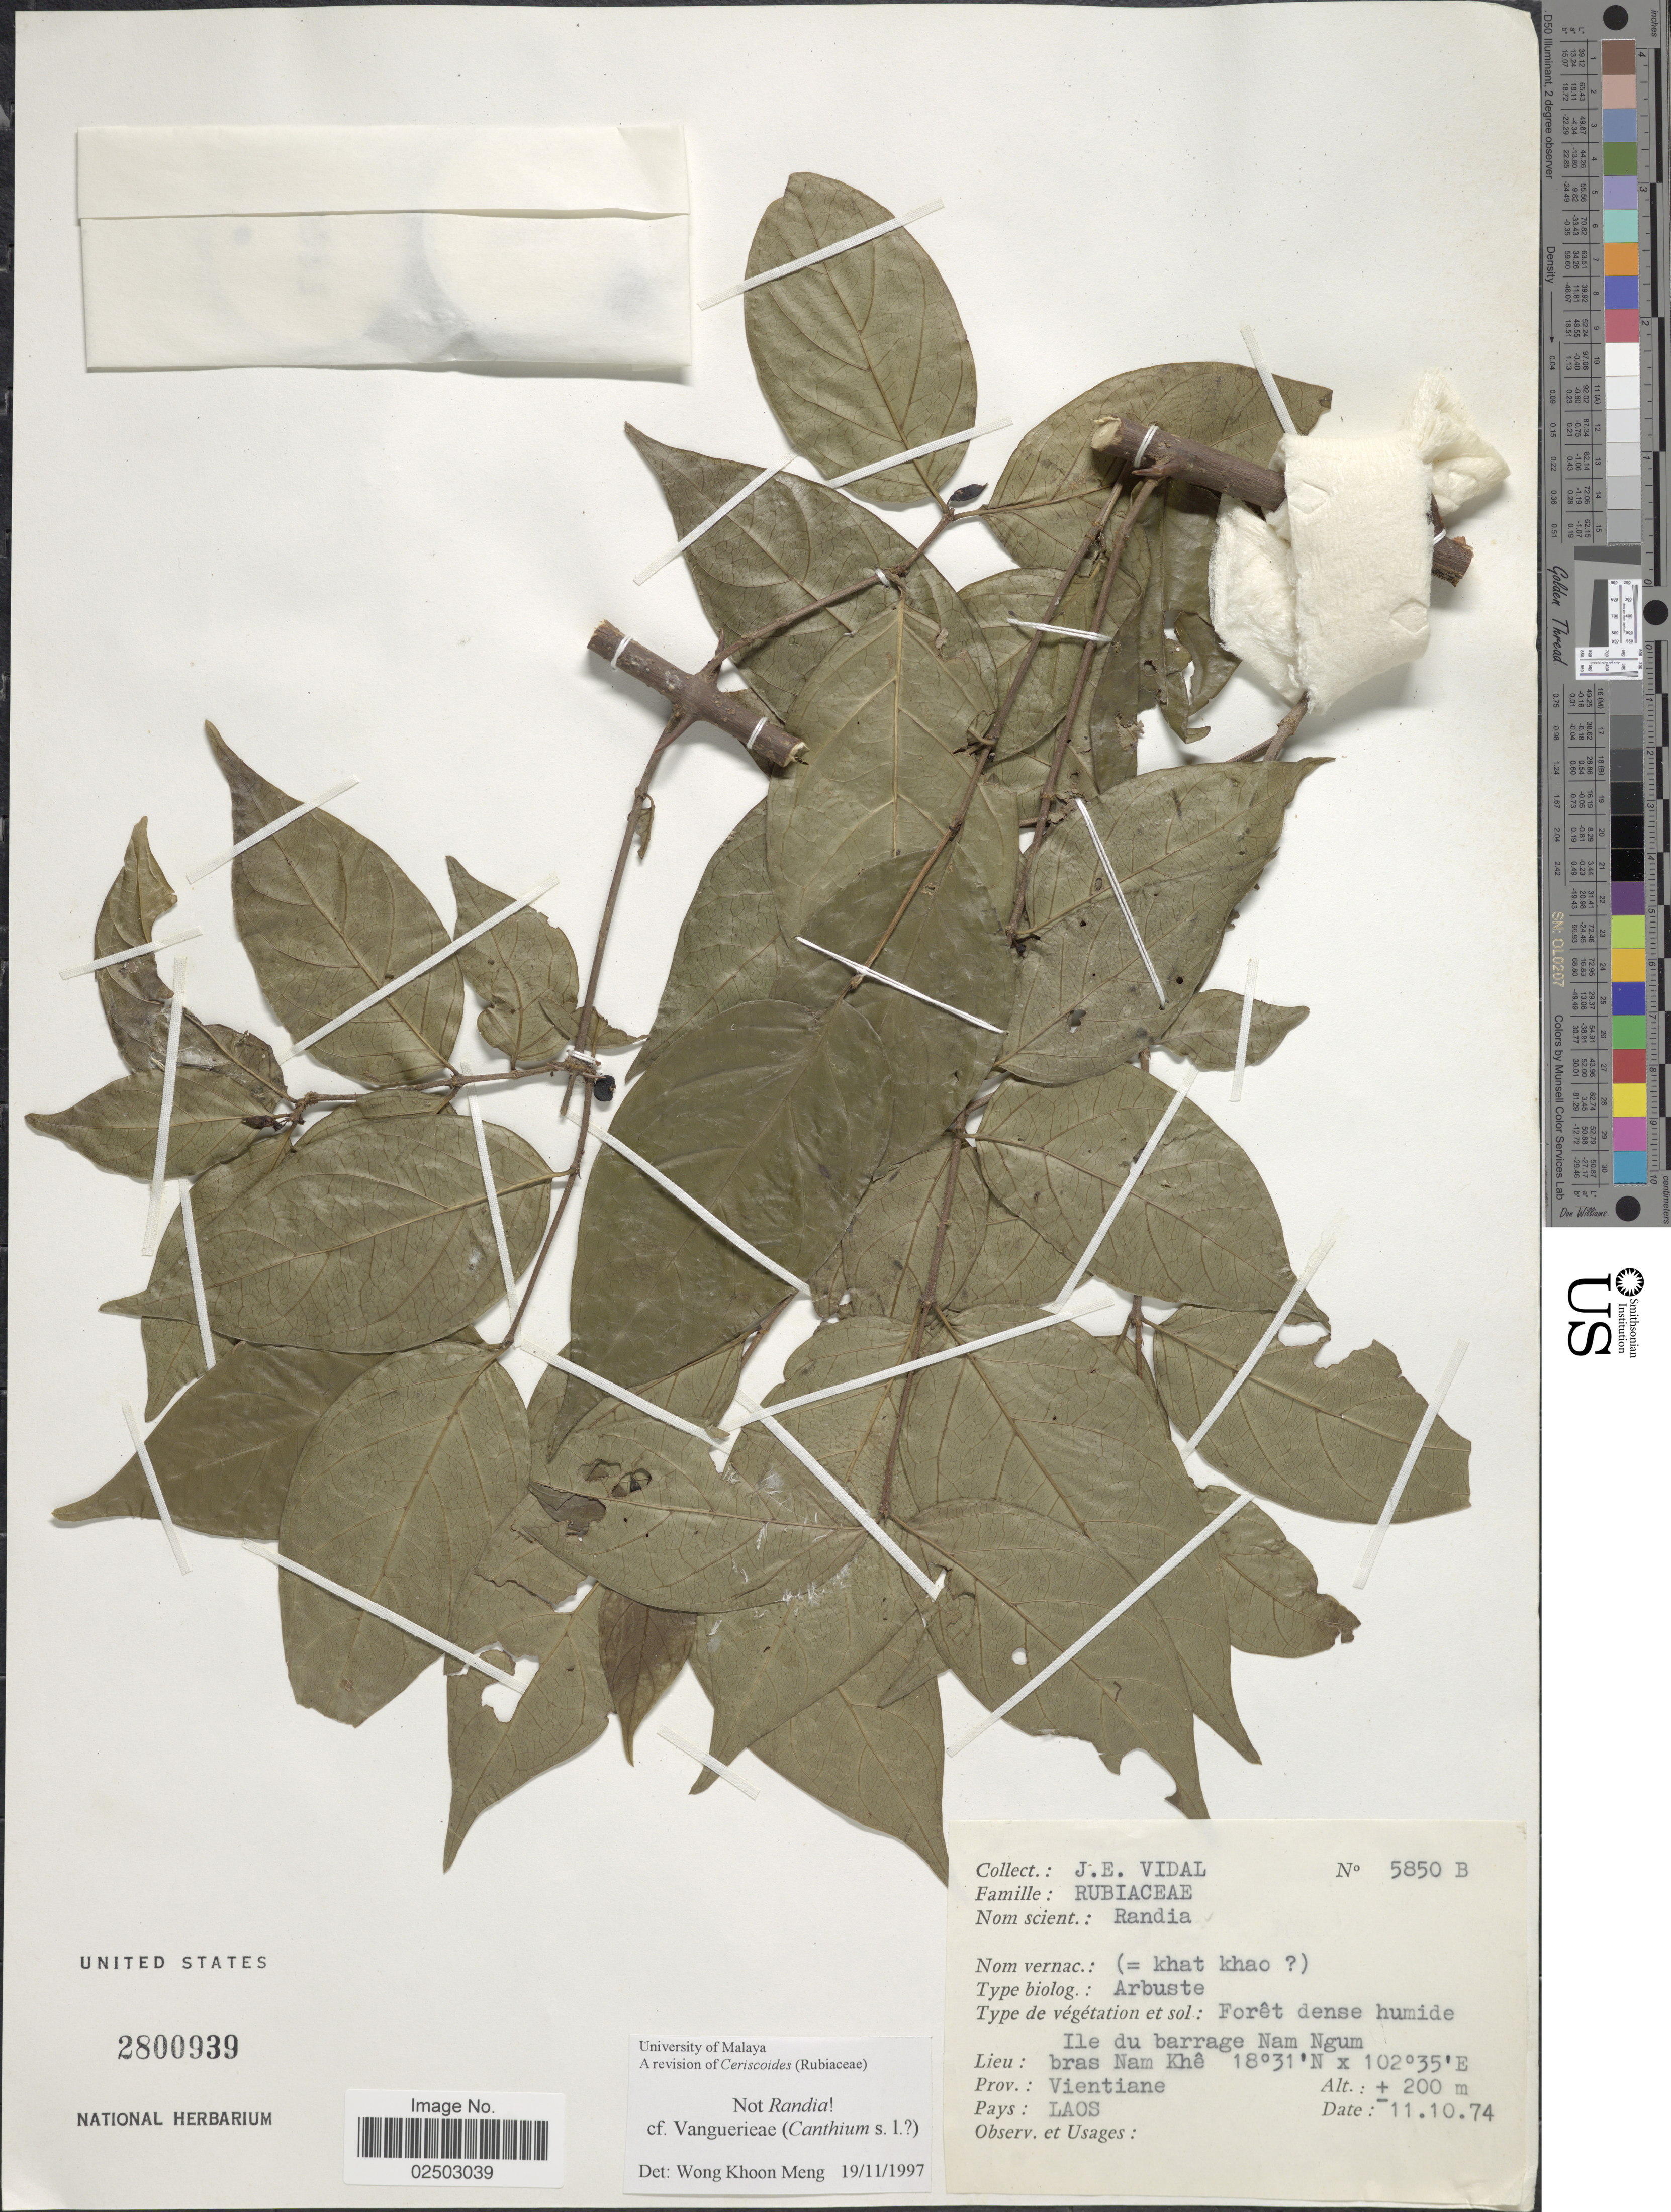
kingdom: Plantae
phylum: Tracheophyta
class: Magnoliopsida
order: Gentianales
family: Rubiaceae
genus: Bridsonia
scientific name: Bridsonia chamaedendrum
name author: (Kuntze) Verstraete & A.E. van Wyk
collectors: J. E. Vidal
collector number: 5850 B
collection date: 1974-10-11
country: Laos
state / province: Viangchan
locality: Ile du barrage Nam Ngum, Lieu: bras Nam Khe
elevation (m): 200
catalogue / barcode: US 2800939